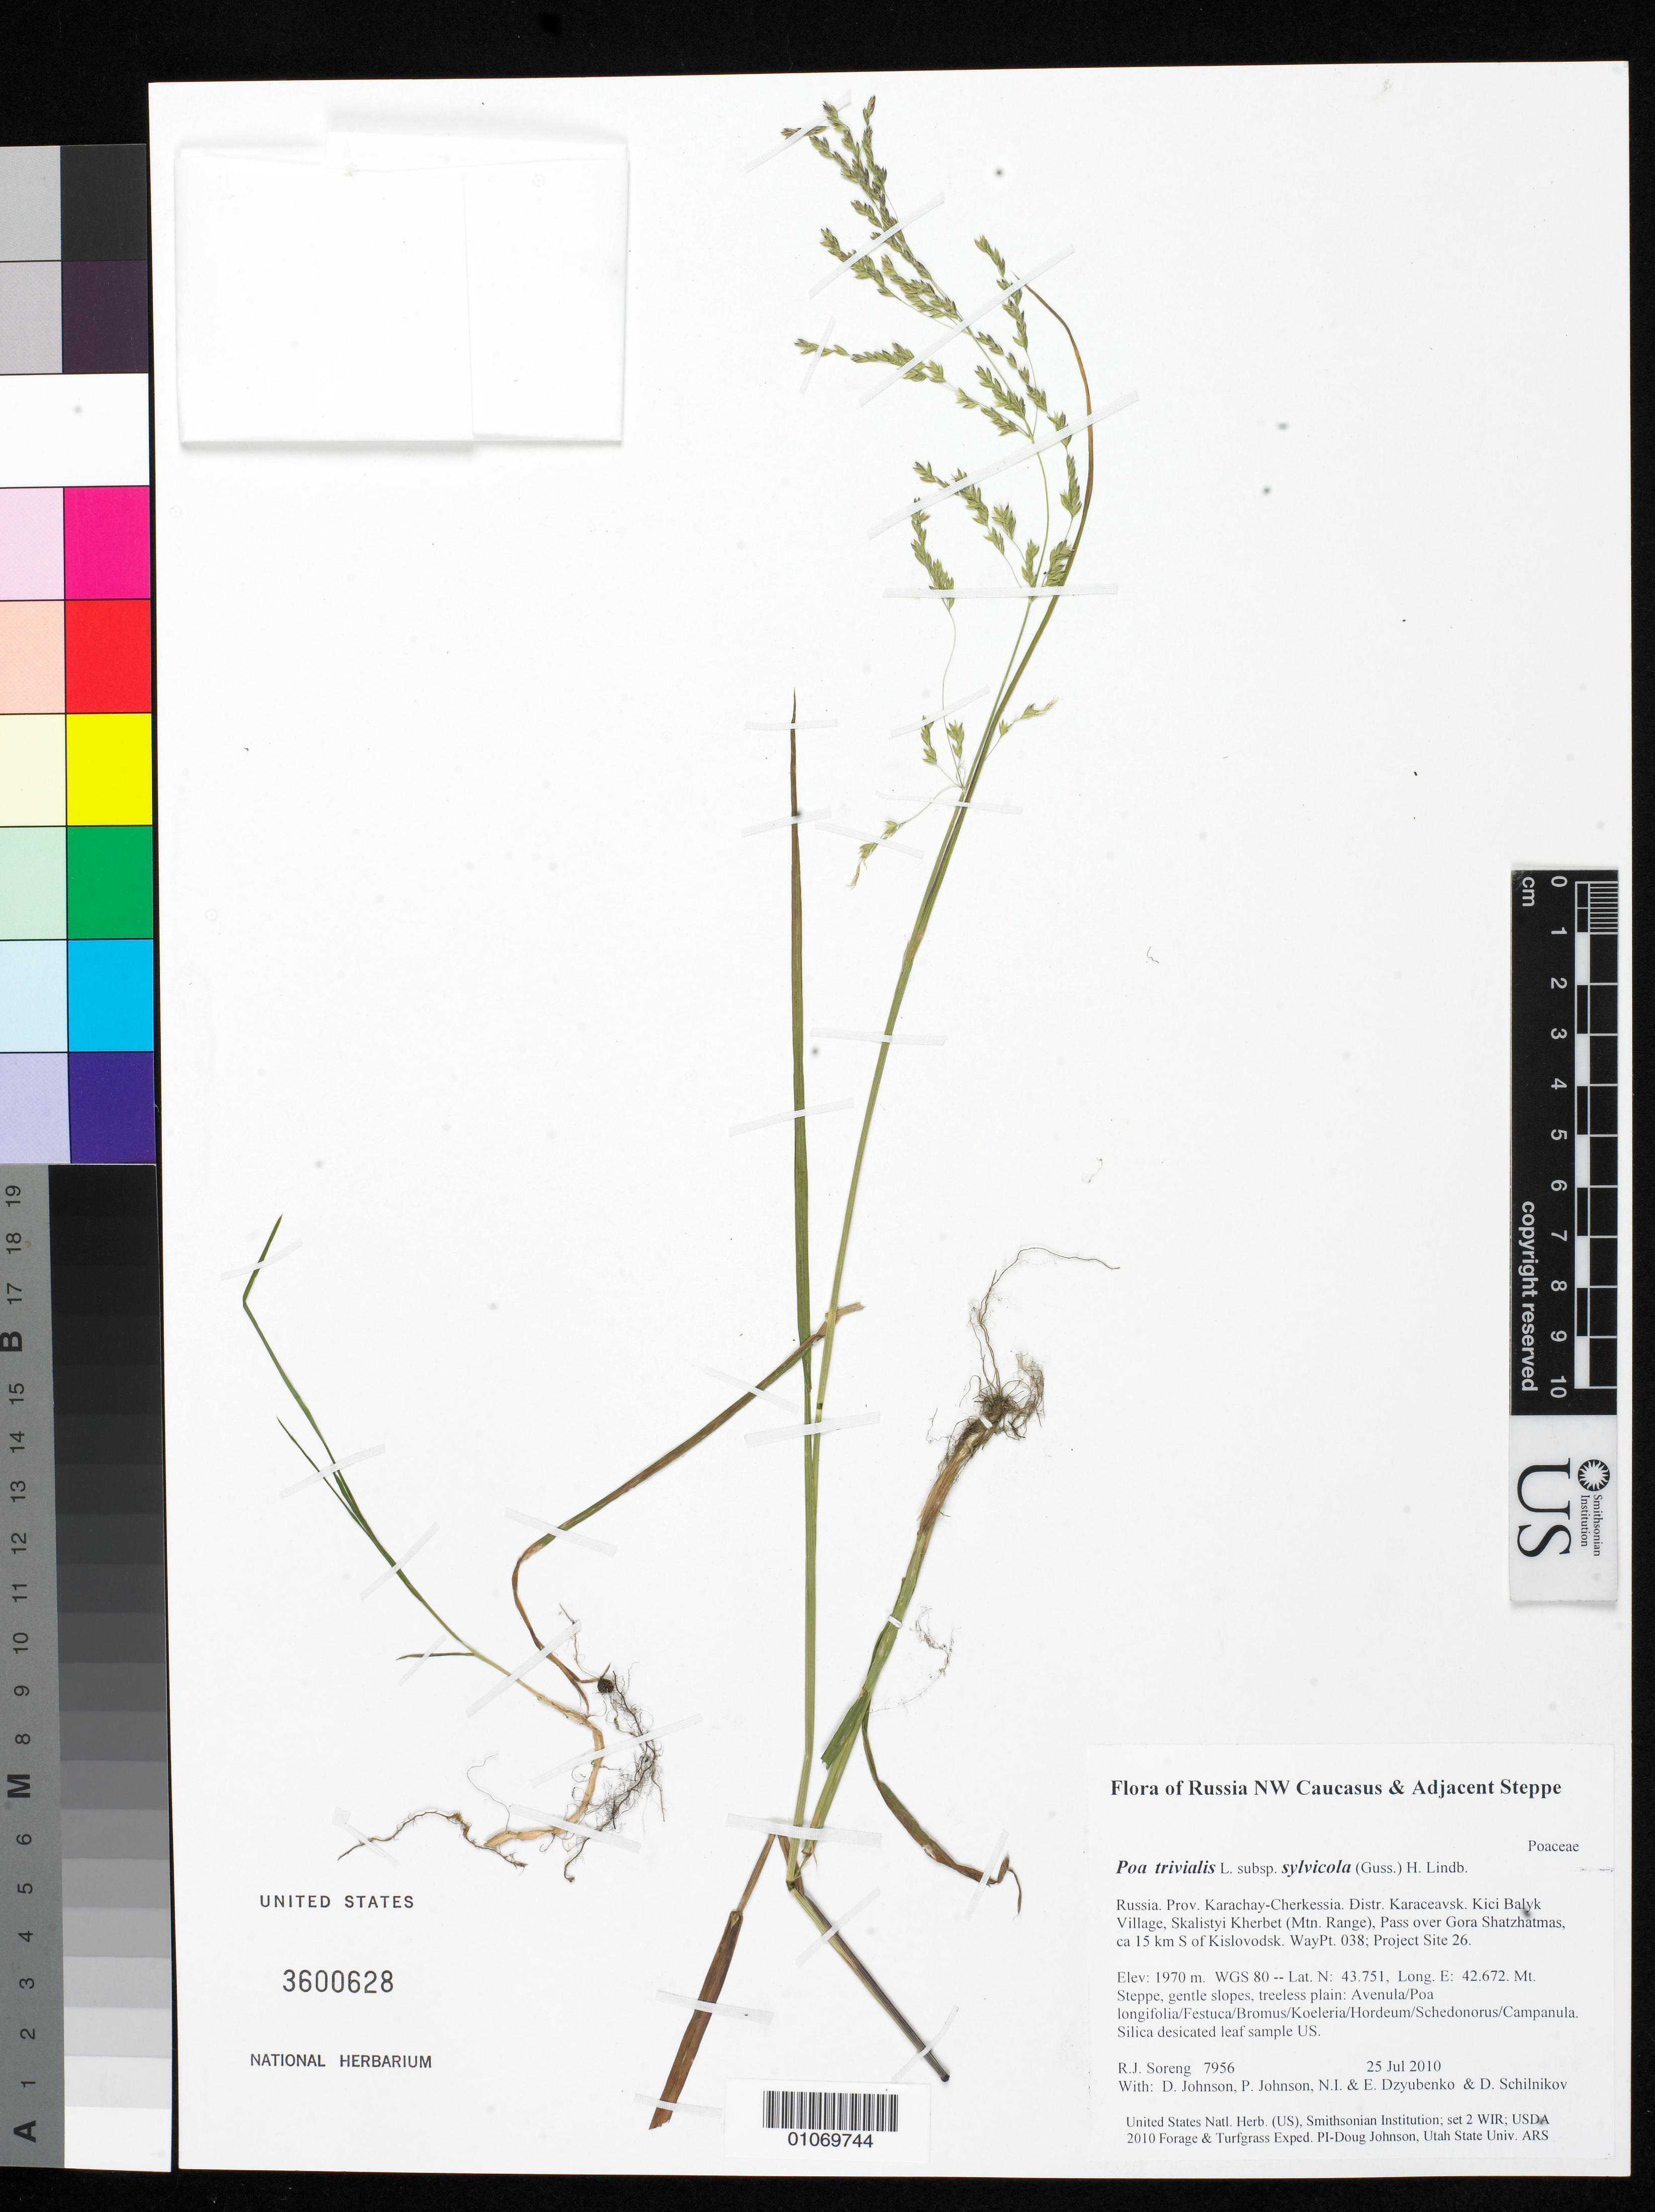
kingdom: Plantae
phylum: Tracheophyta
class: Liliopsida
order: Poales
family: Poaceae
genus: Poa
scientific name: Poa trivialis subsp. sylvicola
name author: (Gussone) H. Lindb.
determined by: Soreng, Robert J., Research Associate (BOT), Smithsonian Institution - National Museum of Natural History (UNITED STATES)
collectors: R. J. Soreng, D. Johnson, P. Johnson, N. Dzyubenko, E. Dzyubenko & D. Schilnikov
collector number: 7956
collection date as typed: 25 Jul 2010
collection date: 2010-07-25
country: Russian Federation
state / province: Karachay-Cherkess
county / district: Karaceavsk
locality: Kici Balyk Village, Skalistyi Kherbet (Mtn. Range), Pass over Gora Shatzhatmas, ca 15 km S of Kislovodsk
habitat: Mt. Steppe, gentle slopes, treeless plain: Avenula/Poa longifolia/Festuca/Bromus/Koeleria/Hordeum/Schedonorus/Campanula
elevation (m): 1970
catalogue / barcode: US 3600628